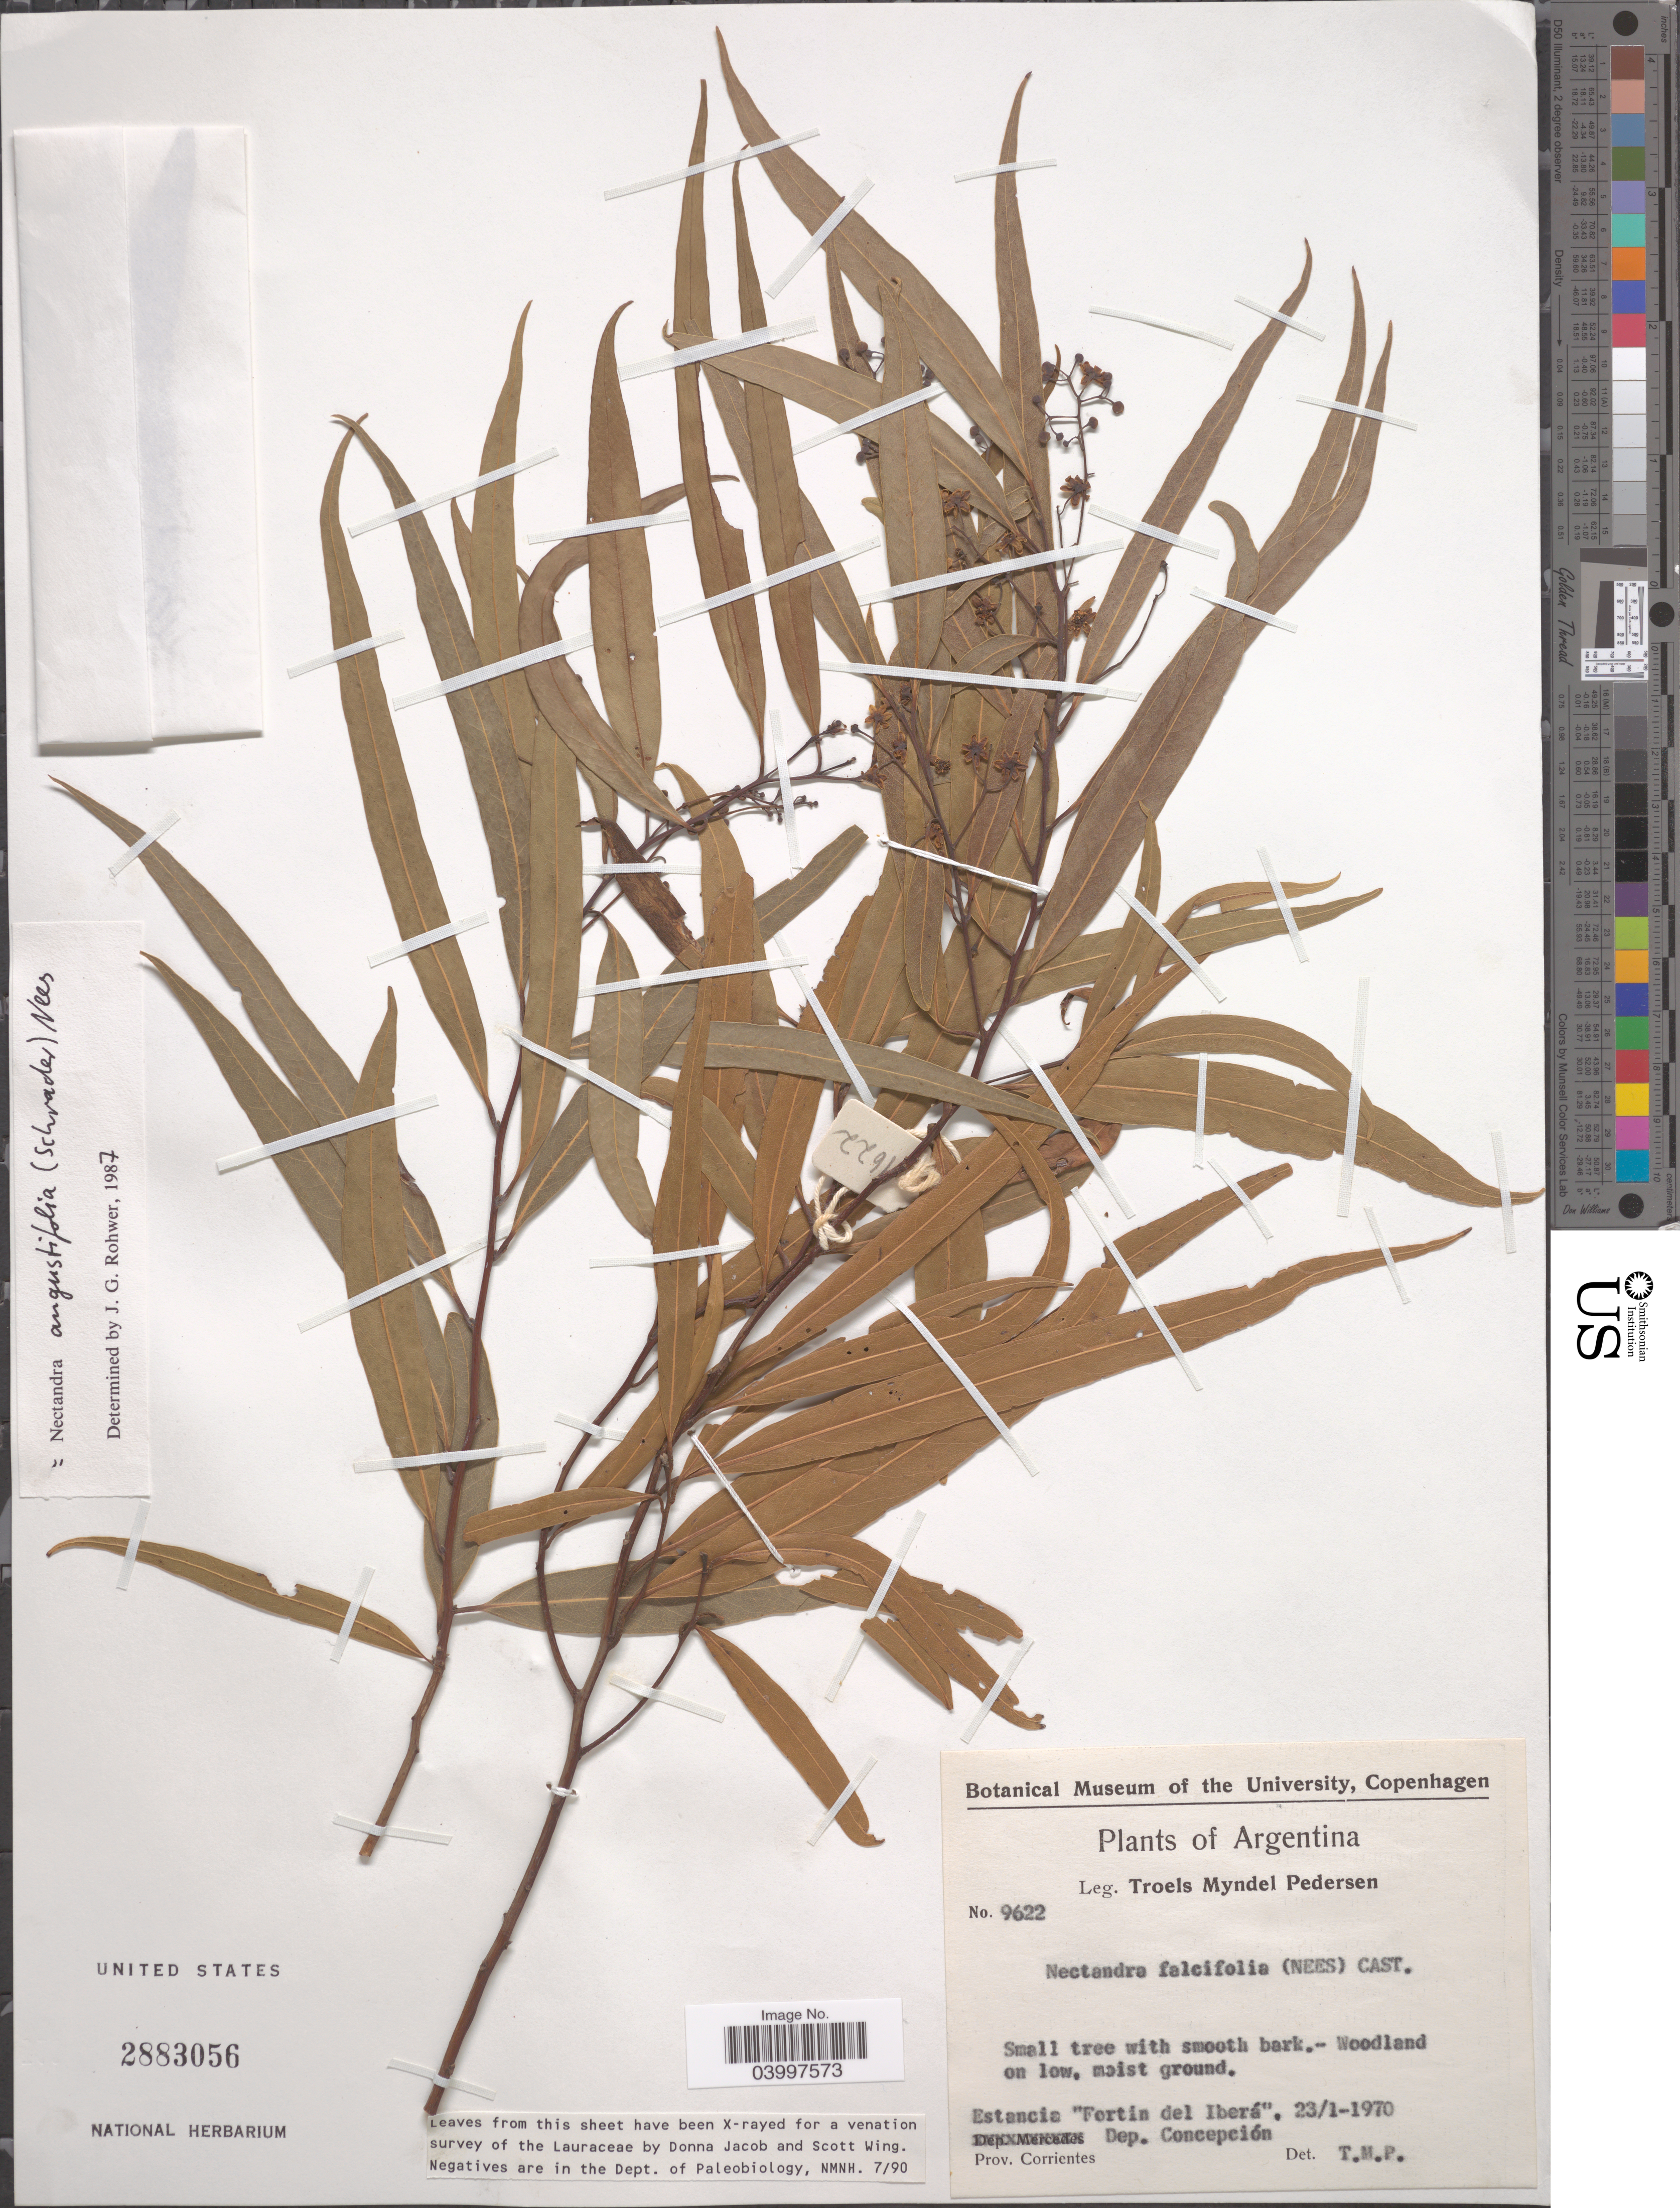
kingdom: Plantae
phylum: Tracheophyta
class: Magnoliopsida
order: Laurales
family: Lauraceae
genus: Nectandra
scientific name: Nectandra angustifolia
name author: (Schrad.) Nees & Mart.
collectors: T. Pederson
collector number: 9622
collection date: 1970-01-23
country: Argentina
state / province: Corrientes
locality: Estancia "Fortin del Iberá". Dep. Concepción.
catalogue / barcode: US 2883056